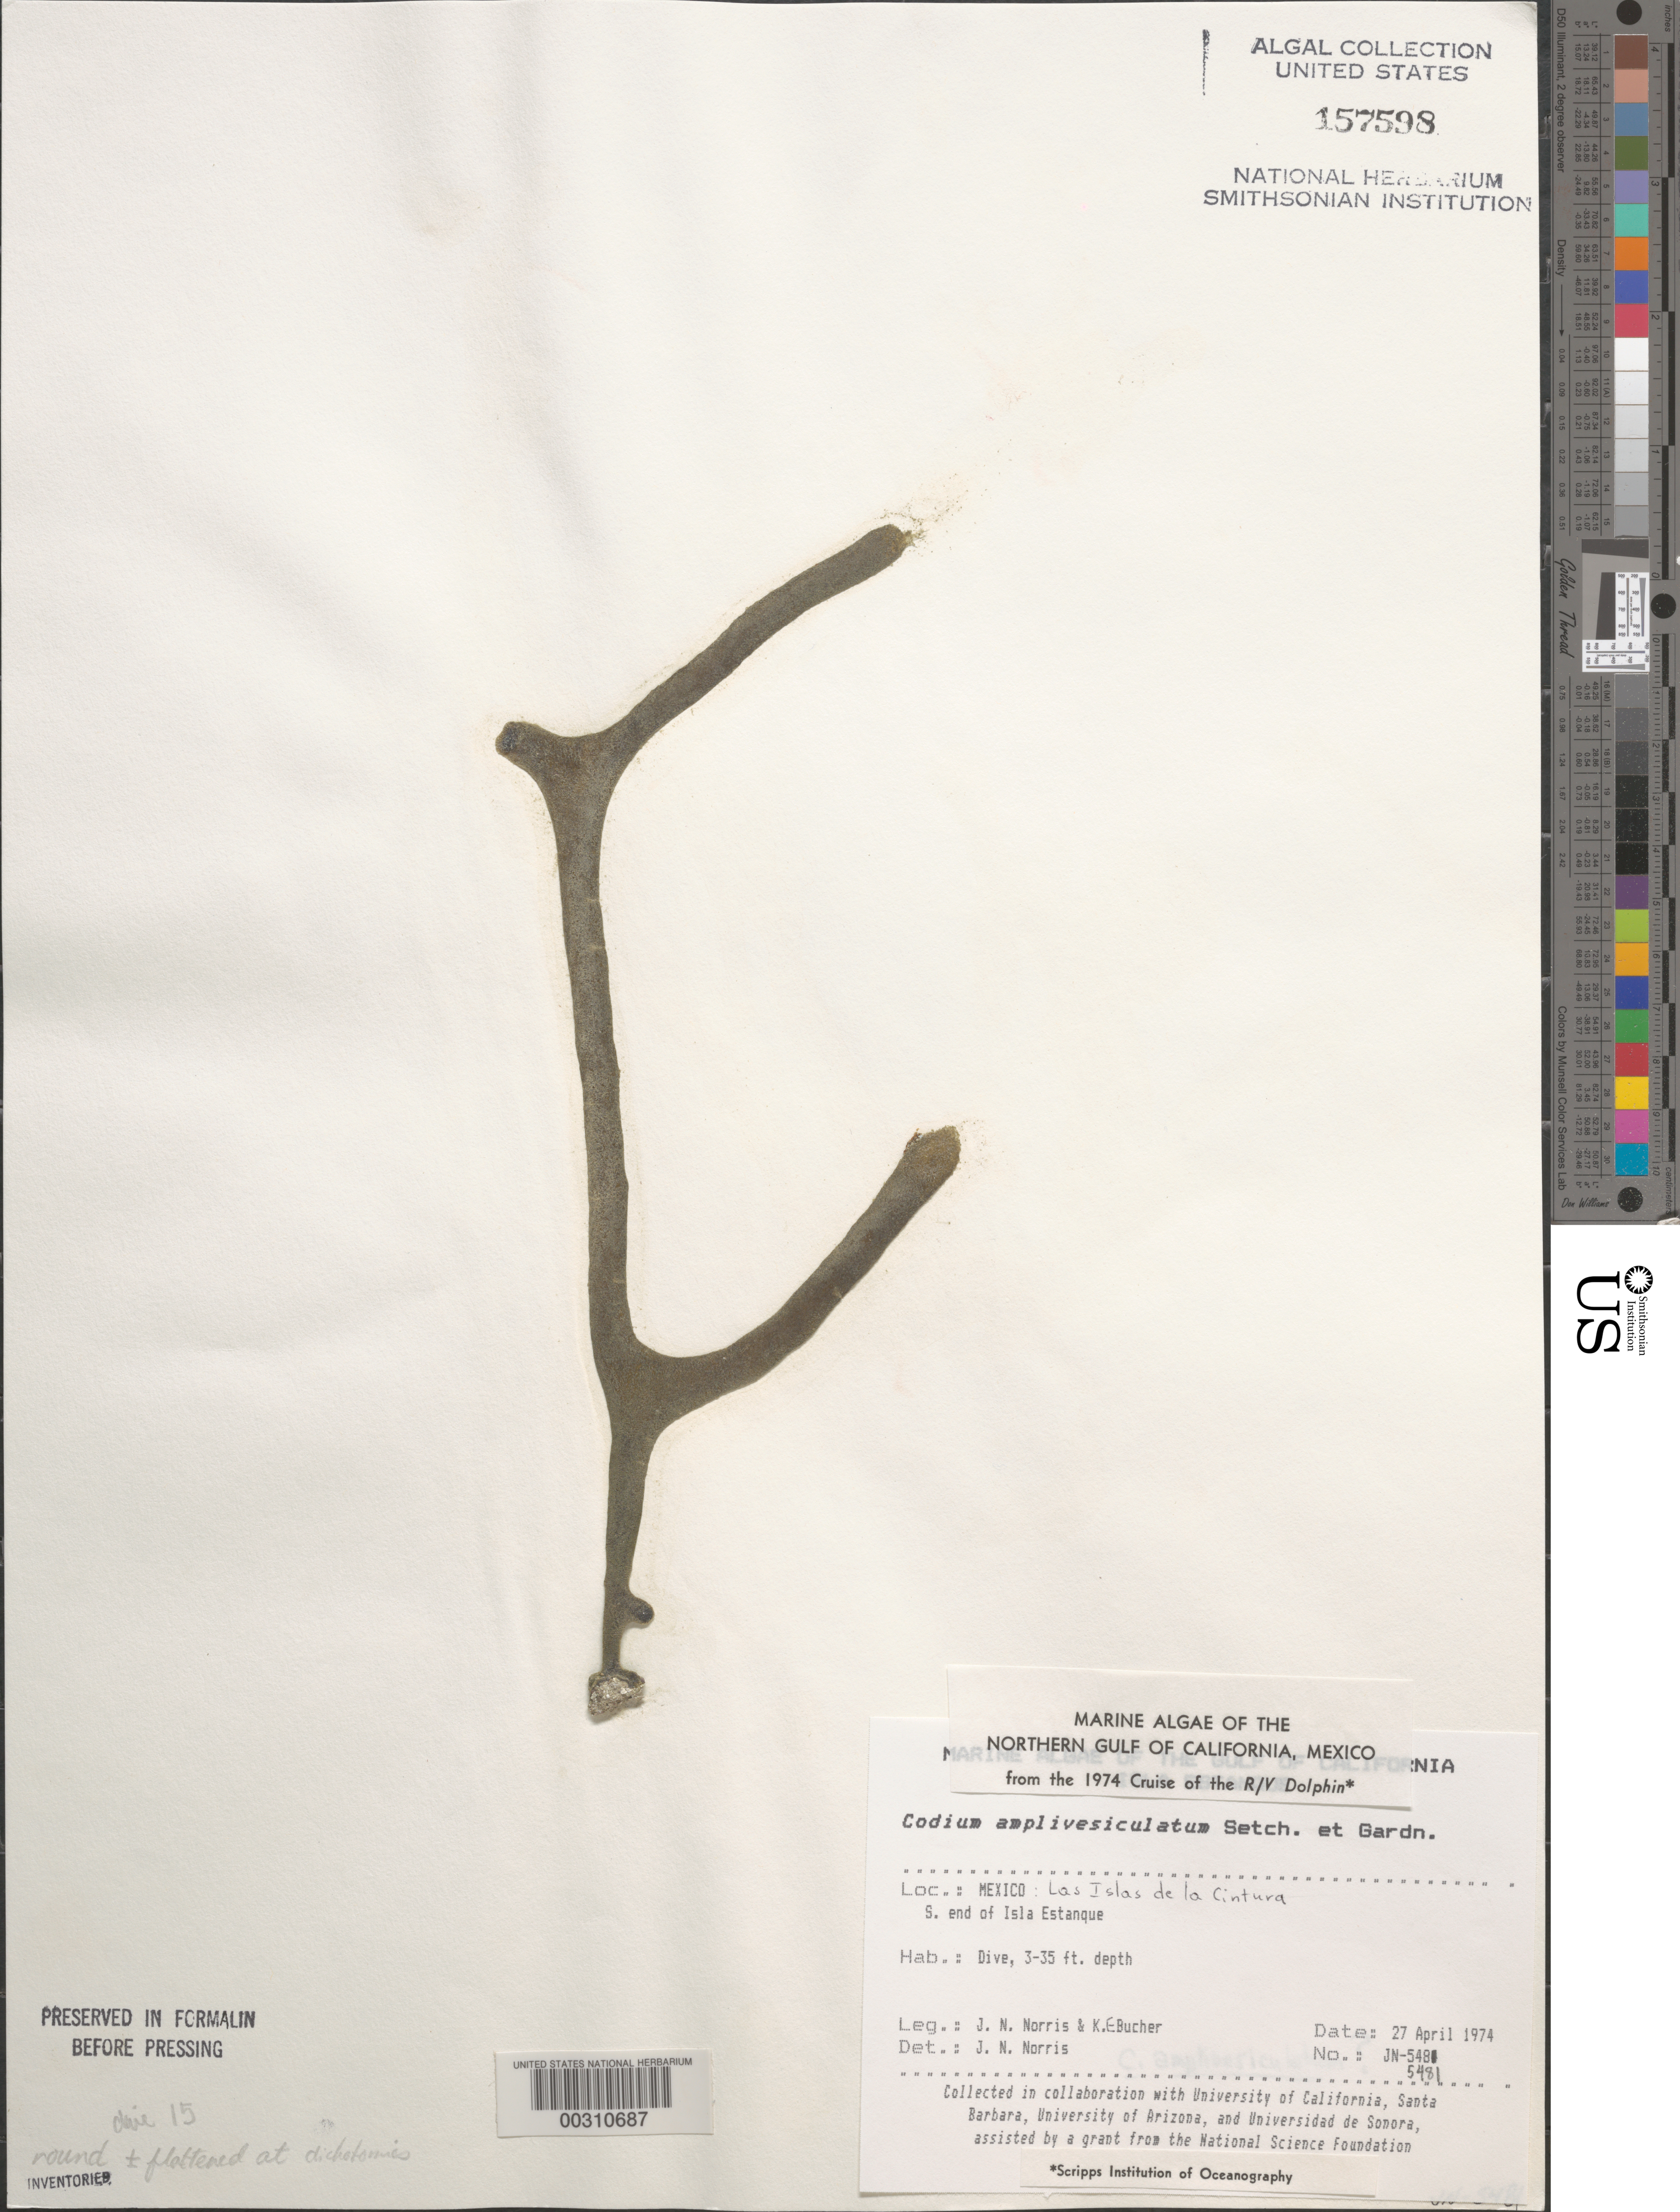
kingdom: Plantae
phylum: Chlorophyta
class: Ulvophyceae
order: Bryopsidales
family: Codiaceae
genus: Codium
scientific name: Codium amplivesiculatum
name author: Setch. & N.L. Gardner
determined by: Norris, James N.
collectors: J. N. Norris & K. E. Bucher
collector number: JN-5481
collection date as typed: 27 Apr 1974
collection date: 1974-04-27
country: Mexico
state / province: Baja California Norte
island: Isla Estanque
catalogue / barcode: US 157598